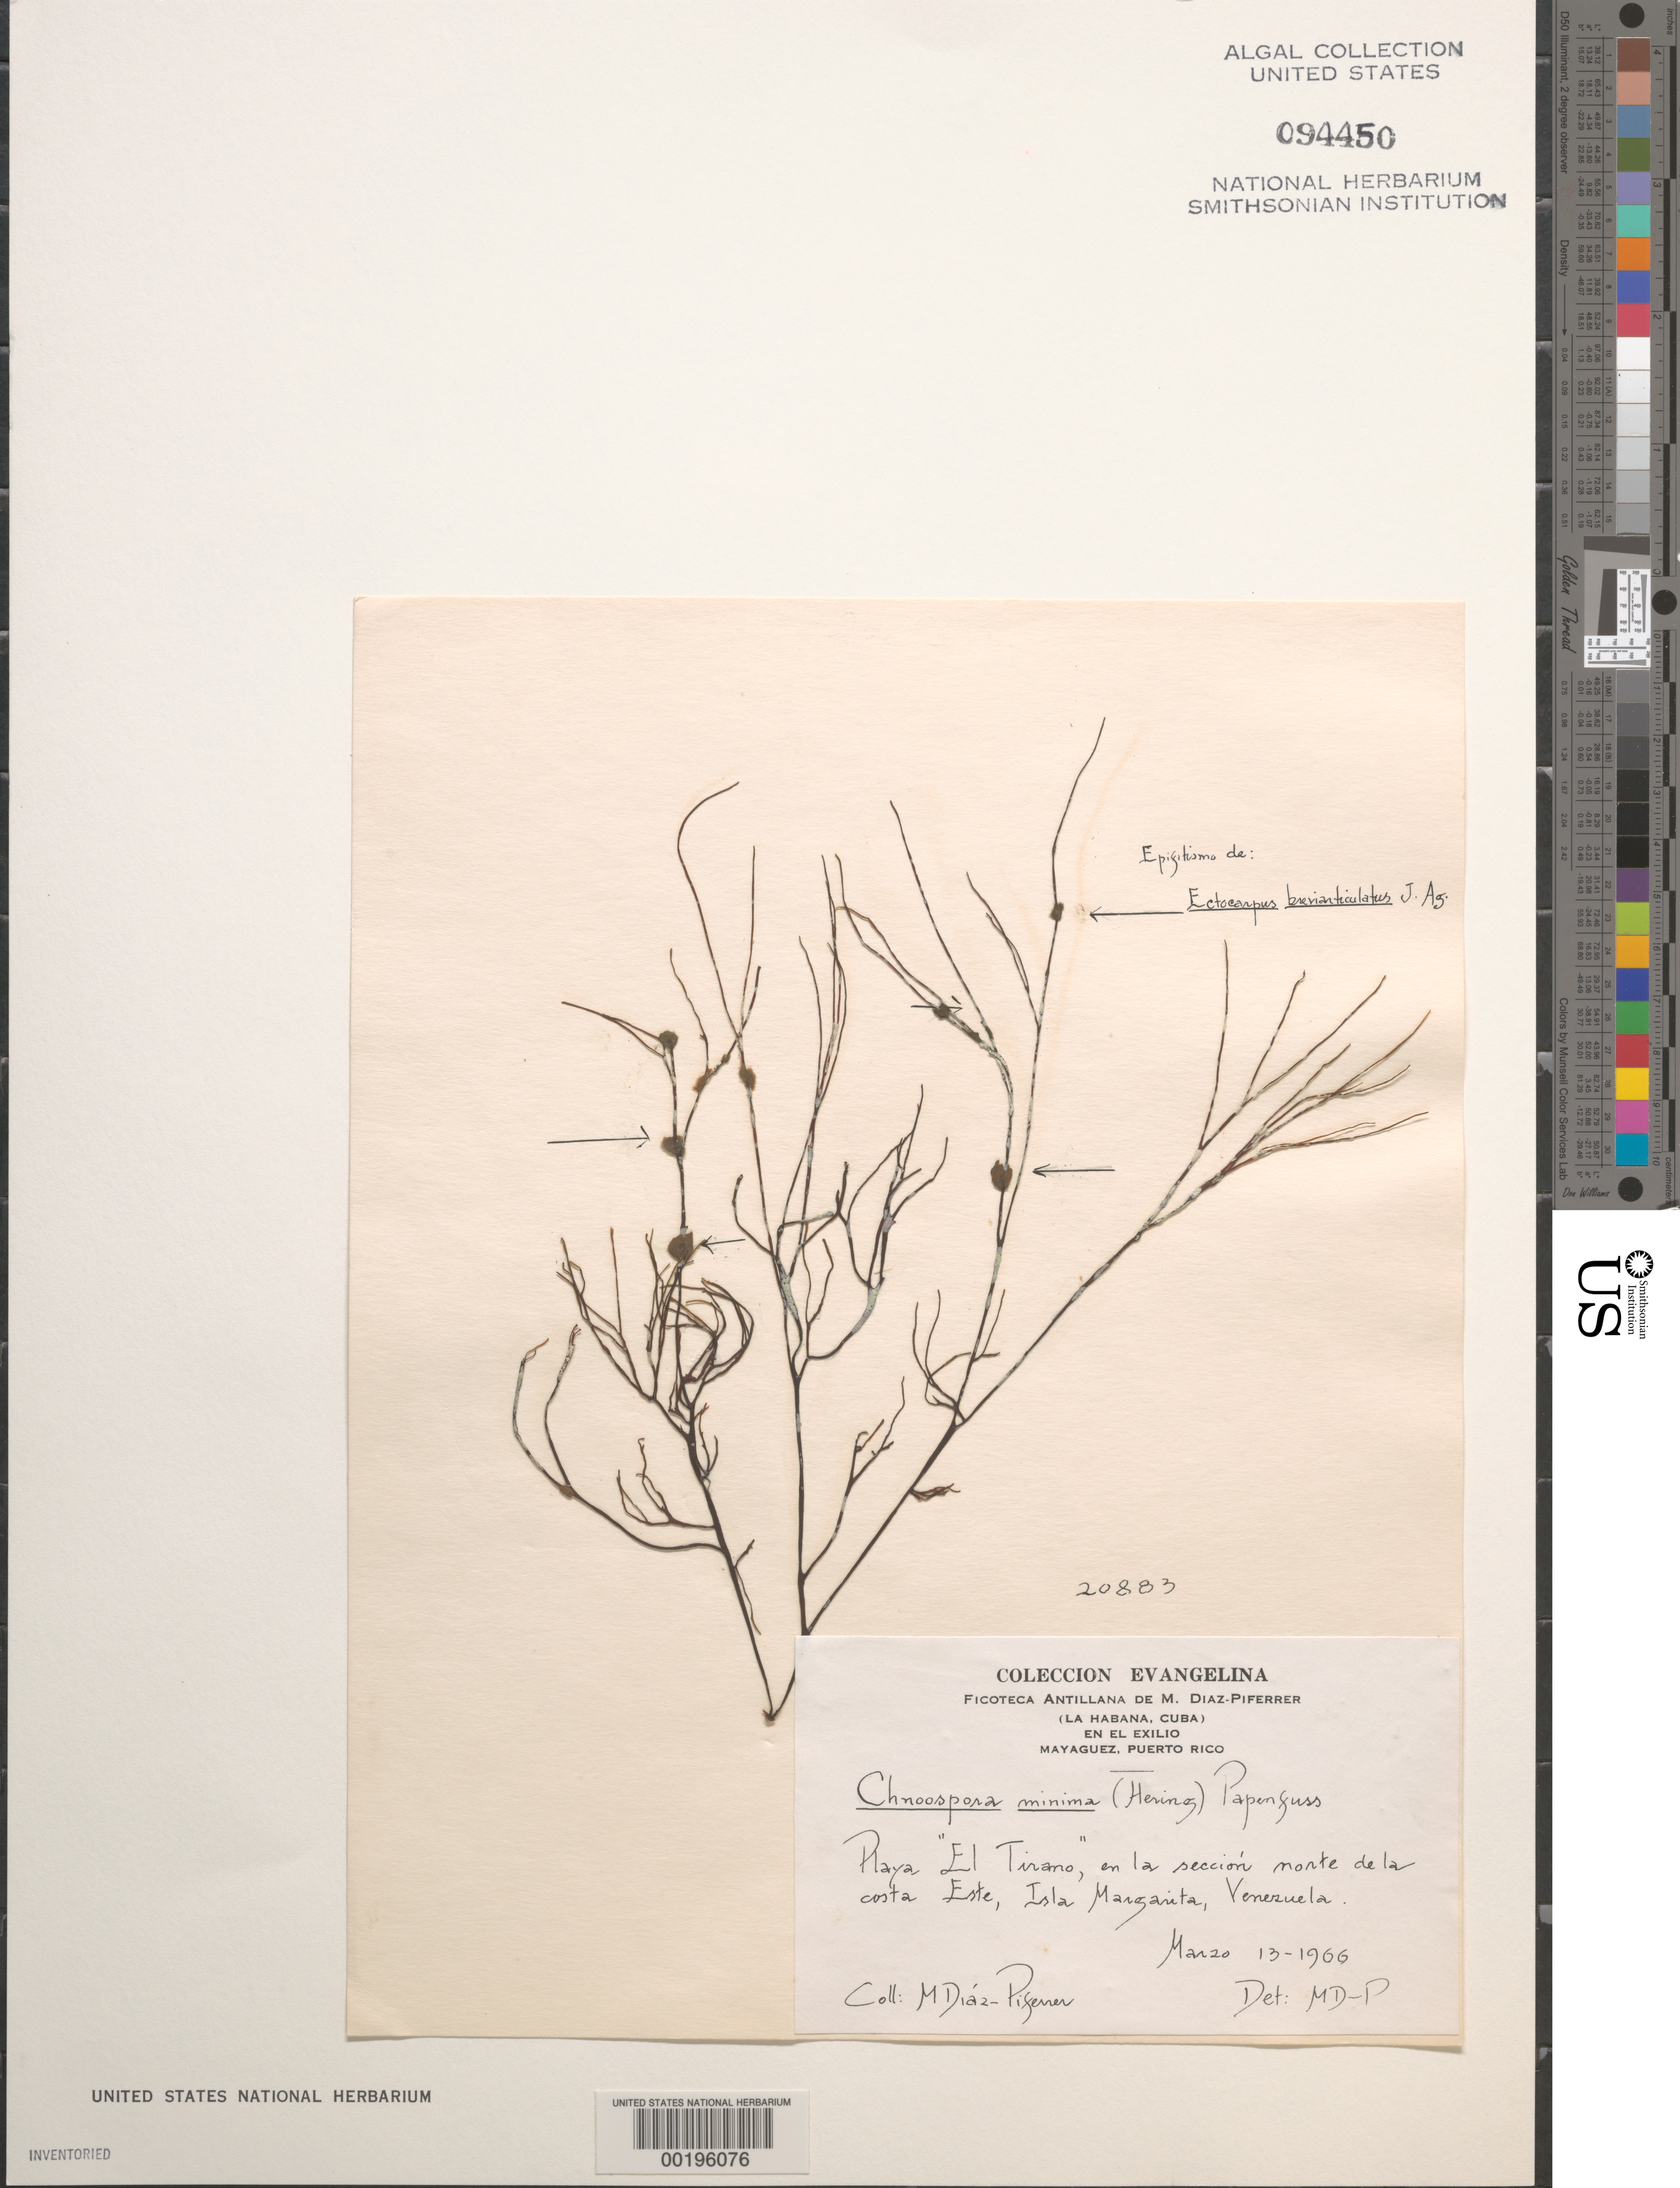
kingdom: Chromista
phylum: Ochrophyta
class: Phaeophyceae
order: Scytosiphonales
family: Scytosiphonaceae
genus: Chnoospora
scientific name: Chnoospora minima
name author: (Hering) Papenf.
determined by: Diaz-Piferrer, M.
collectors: M. Diaz-Piferrer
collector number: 20883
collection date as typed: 13 Mar 1966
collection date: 1966-03-13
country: Venezuela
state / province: Nueva Esparta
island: Margarita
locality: Playa El Tirano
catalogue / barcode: US 94450